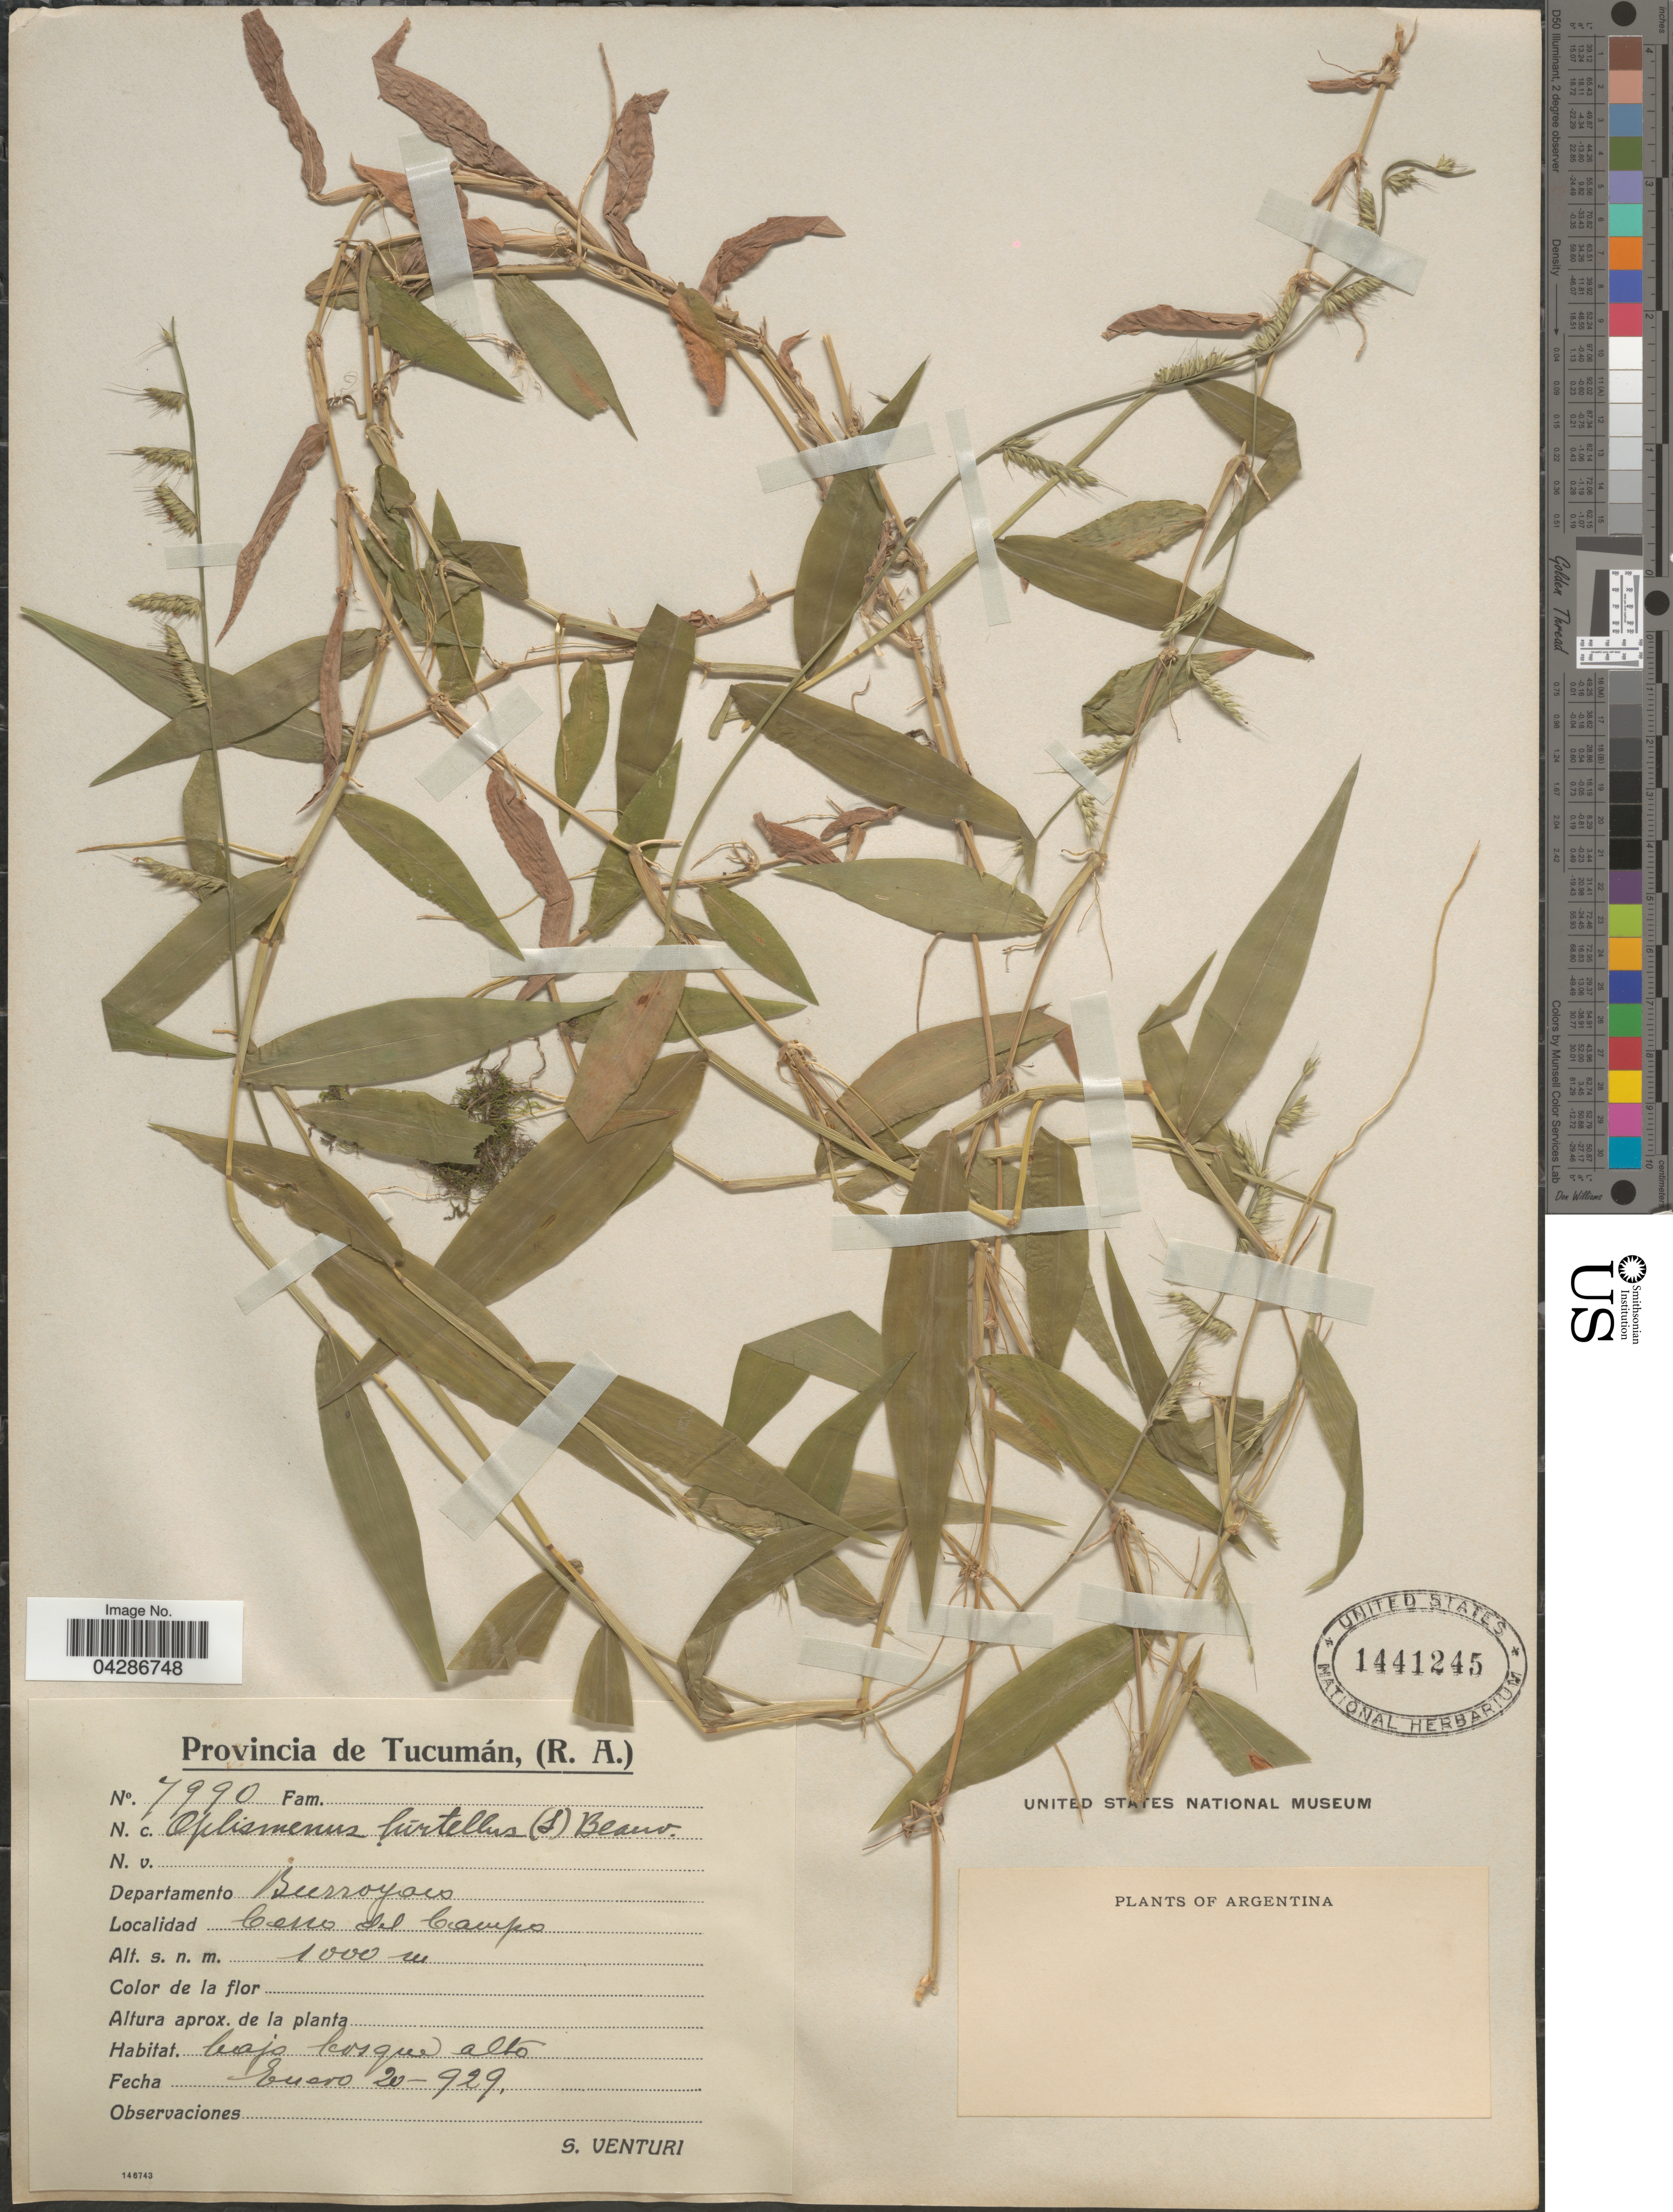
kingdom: Plantae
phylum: Tracheophyta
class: Liliopsida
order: Poales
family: Poaceae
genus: Oplismenus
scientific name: Oplismenus hirtellus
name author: (L.) P. Beauv.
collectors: S. Venturi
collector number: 7990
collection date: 1929-01-20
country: Argentina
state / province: Tucuman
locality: Departamento Burruyacú. Cerro del Campo.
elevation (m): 1000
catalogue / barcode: US 1441245